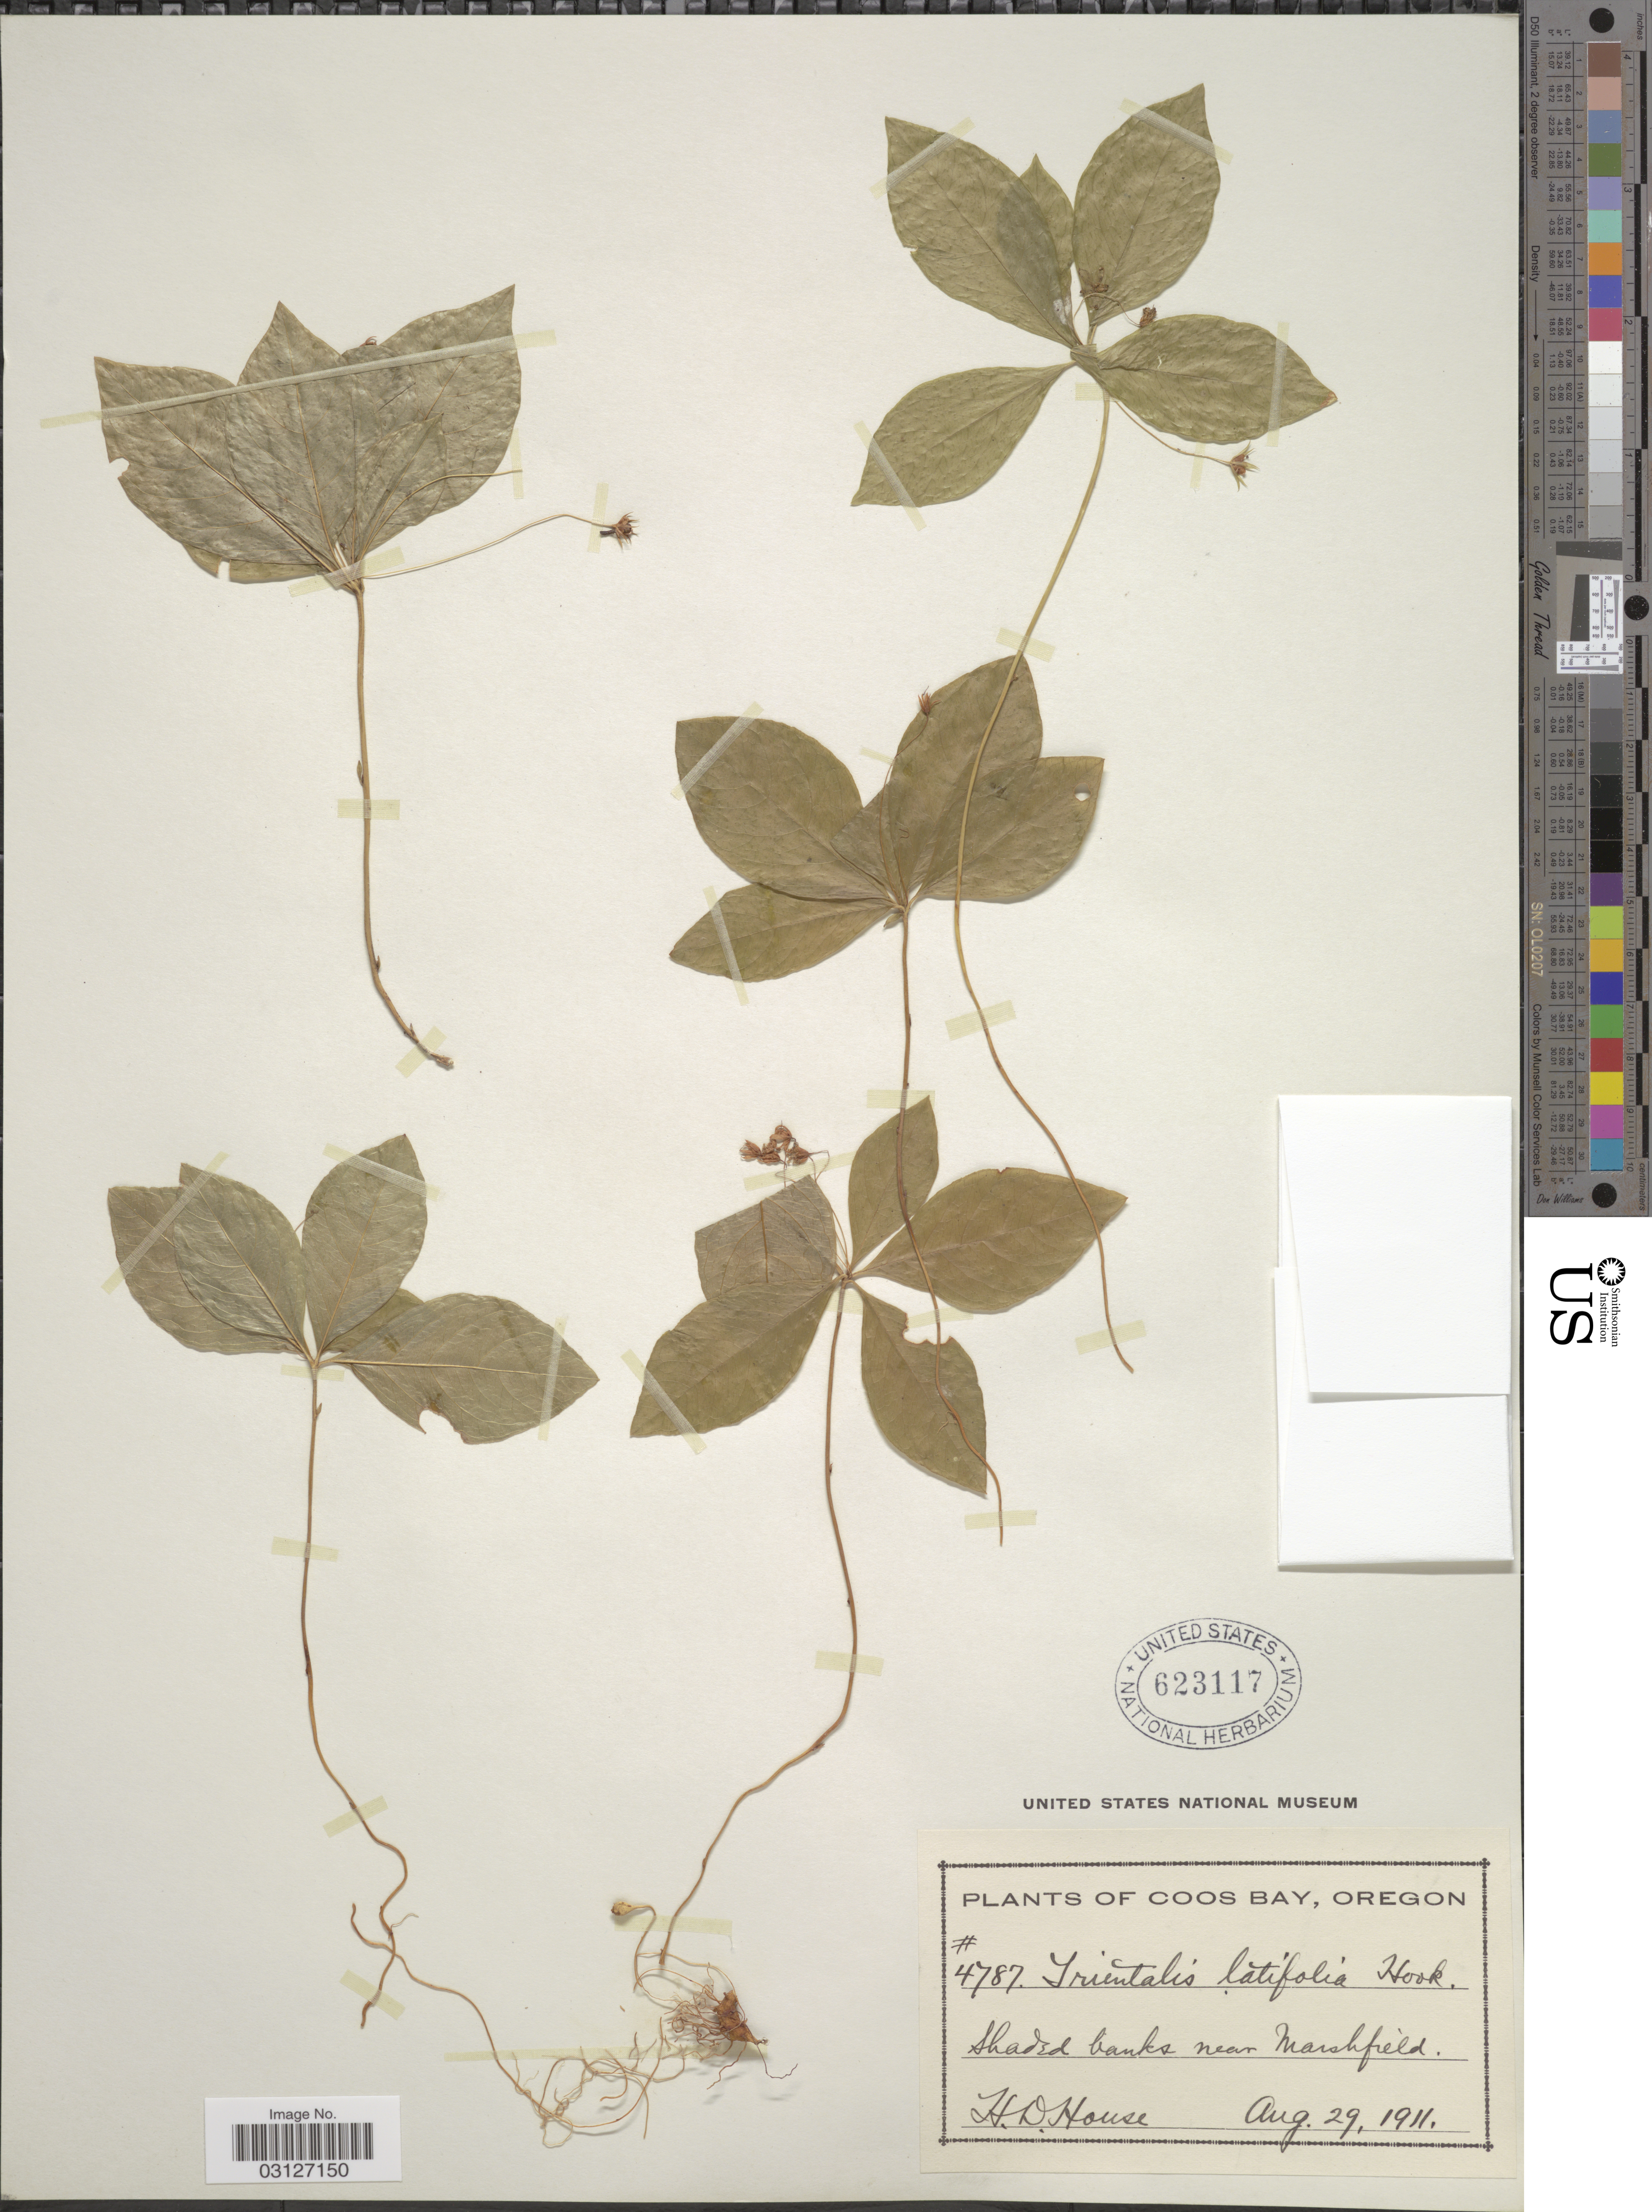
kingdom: Plantae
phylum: Tracheophyta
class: Magnoliopsida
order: Ericales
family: Primulaceae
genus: Trientalis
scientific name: Trientalis latifolia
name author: Hook.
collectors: H. D. House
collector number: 4787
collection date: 1914-08-29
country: United States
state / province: Oregon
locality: Coos Bay, Shaded banks near Marshfield.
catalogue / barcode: US 623117